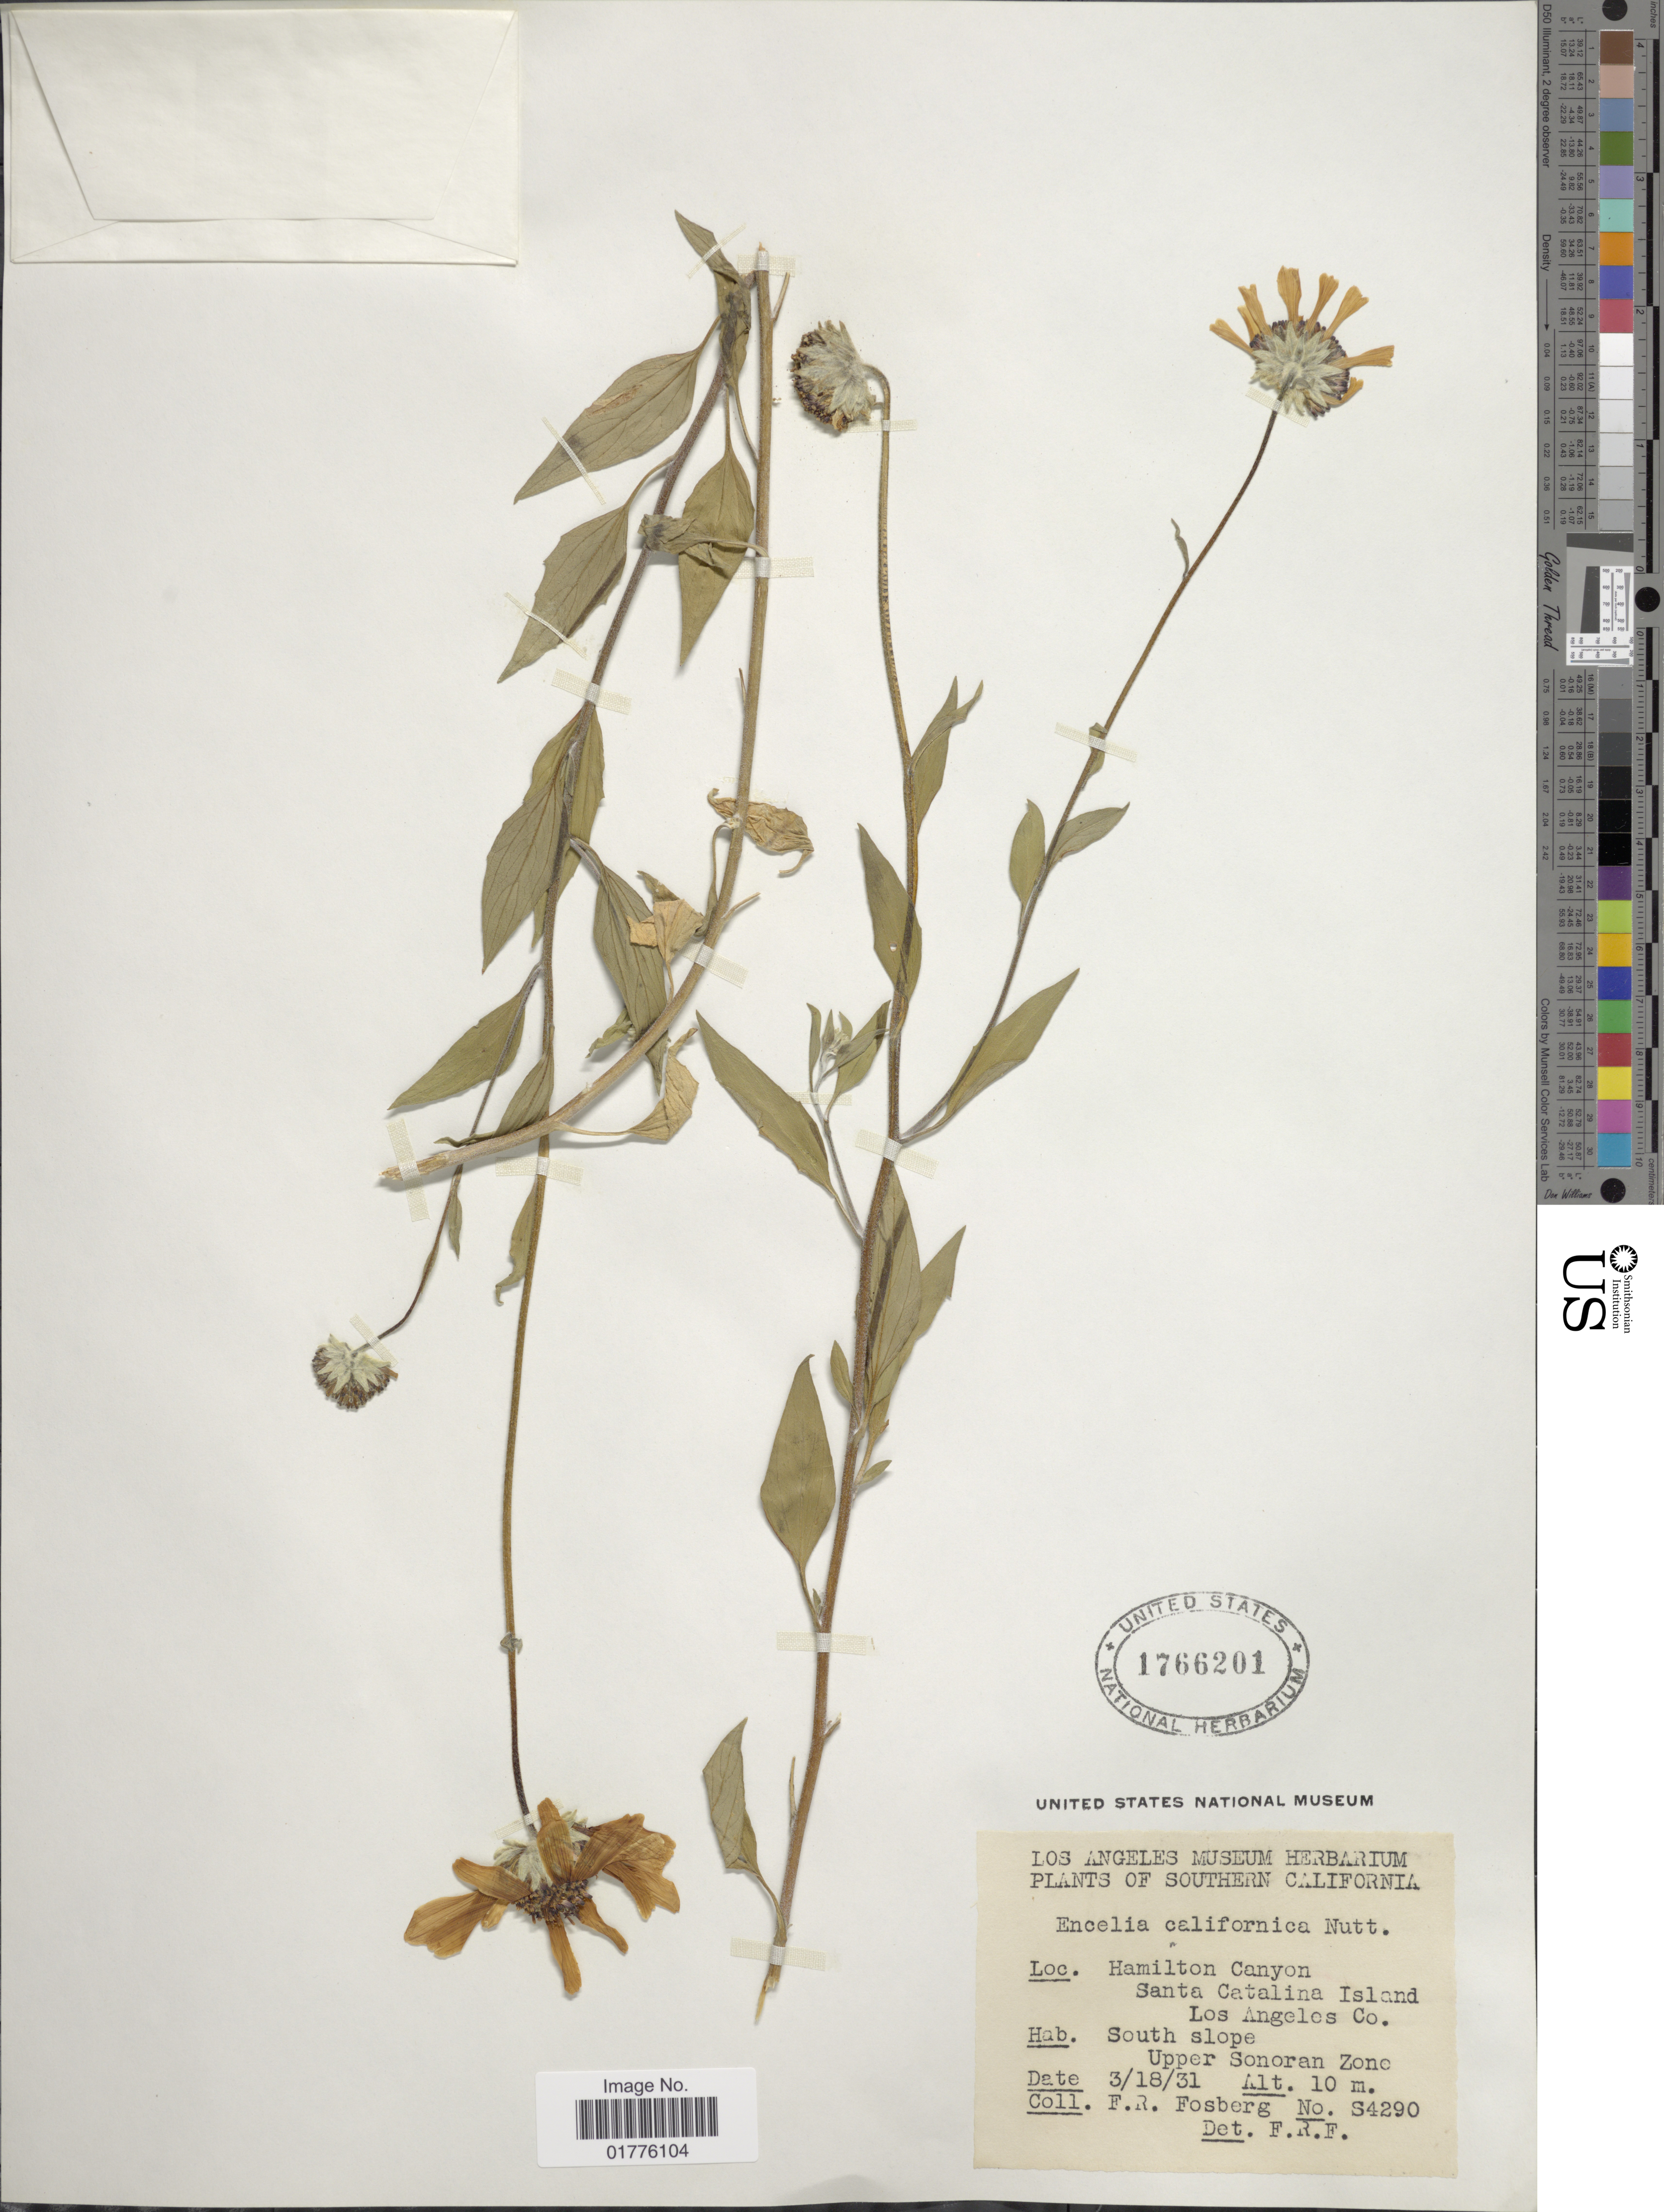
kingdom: Plantae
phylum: Tracheophyta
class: Magnoliopsida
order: Asterales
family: Asteraceae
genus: Encelia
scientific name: Encelia californica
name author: Nutt.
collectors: F. R. Fosberg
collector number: S4290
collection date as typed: Transcribed d/m/y: 18/3/31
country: United States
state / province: California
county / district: Los Angeles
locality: Southern California. Hamilton Canyon. Santa Catalina Island. Los Angeles Co. South slope;. Upper Sonora Zone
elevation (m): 10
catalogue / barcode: US 1766201